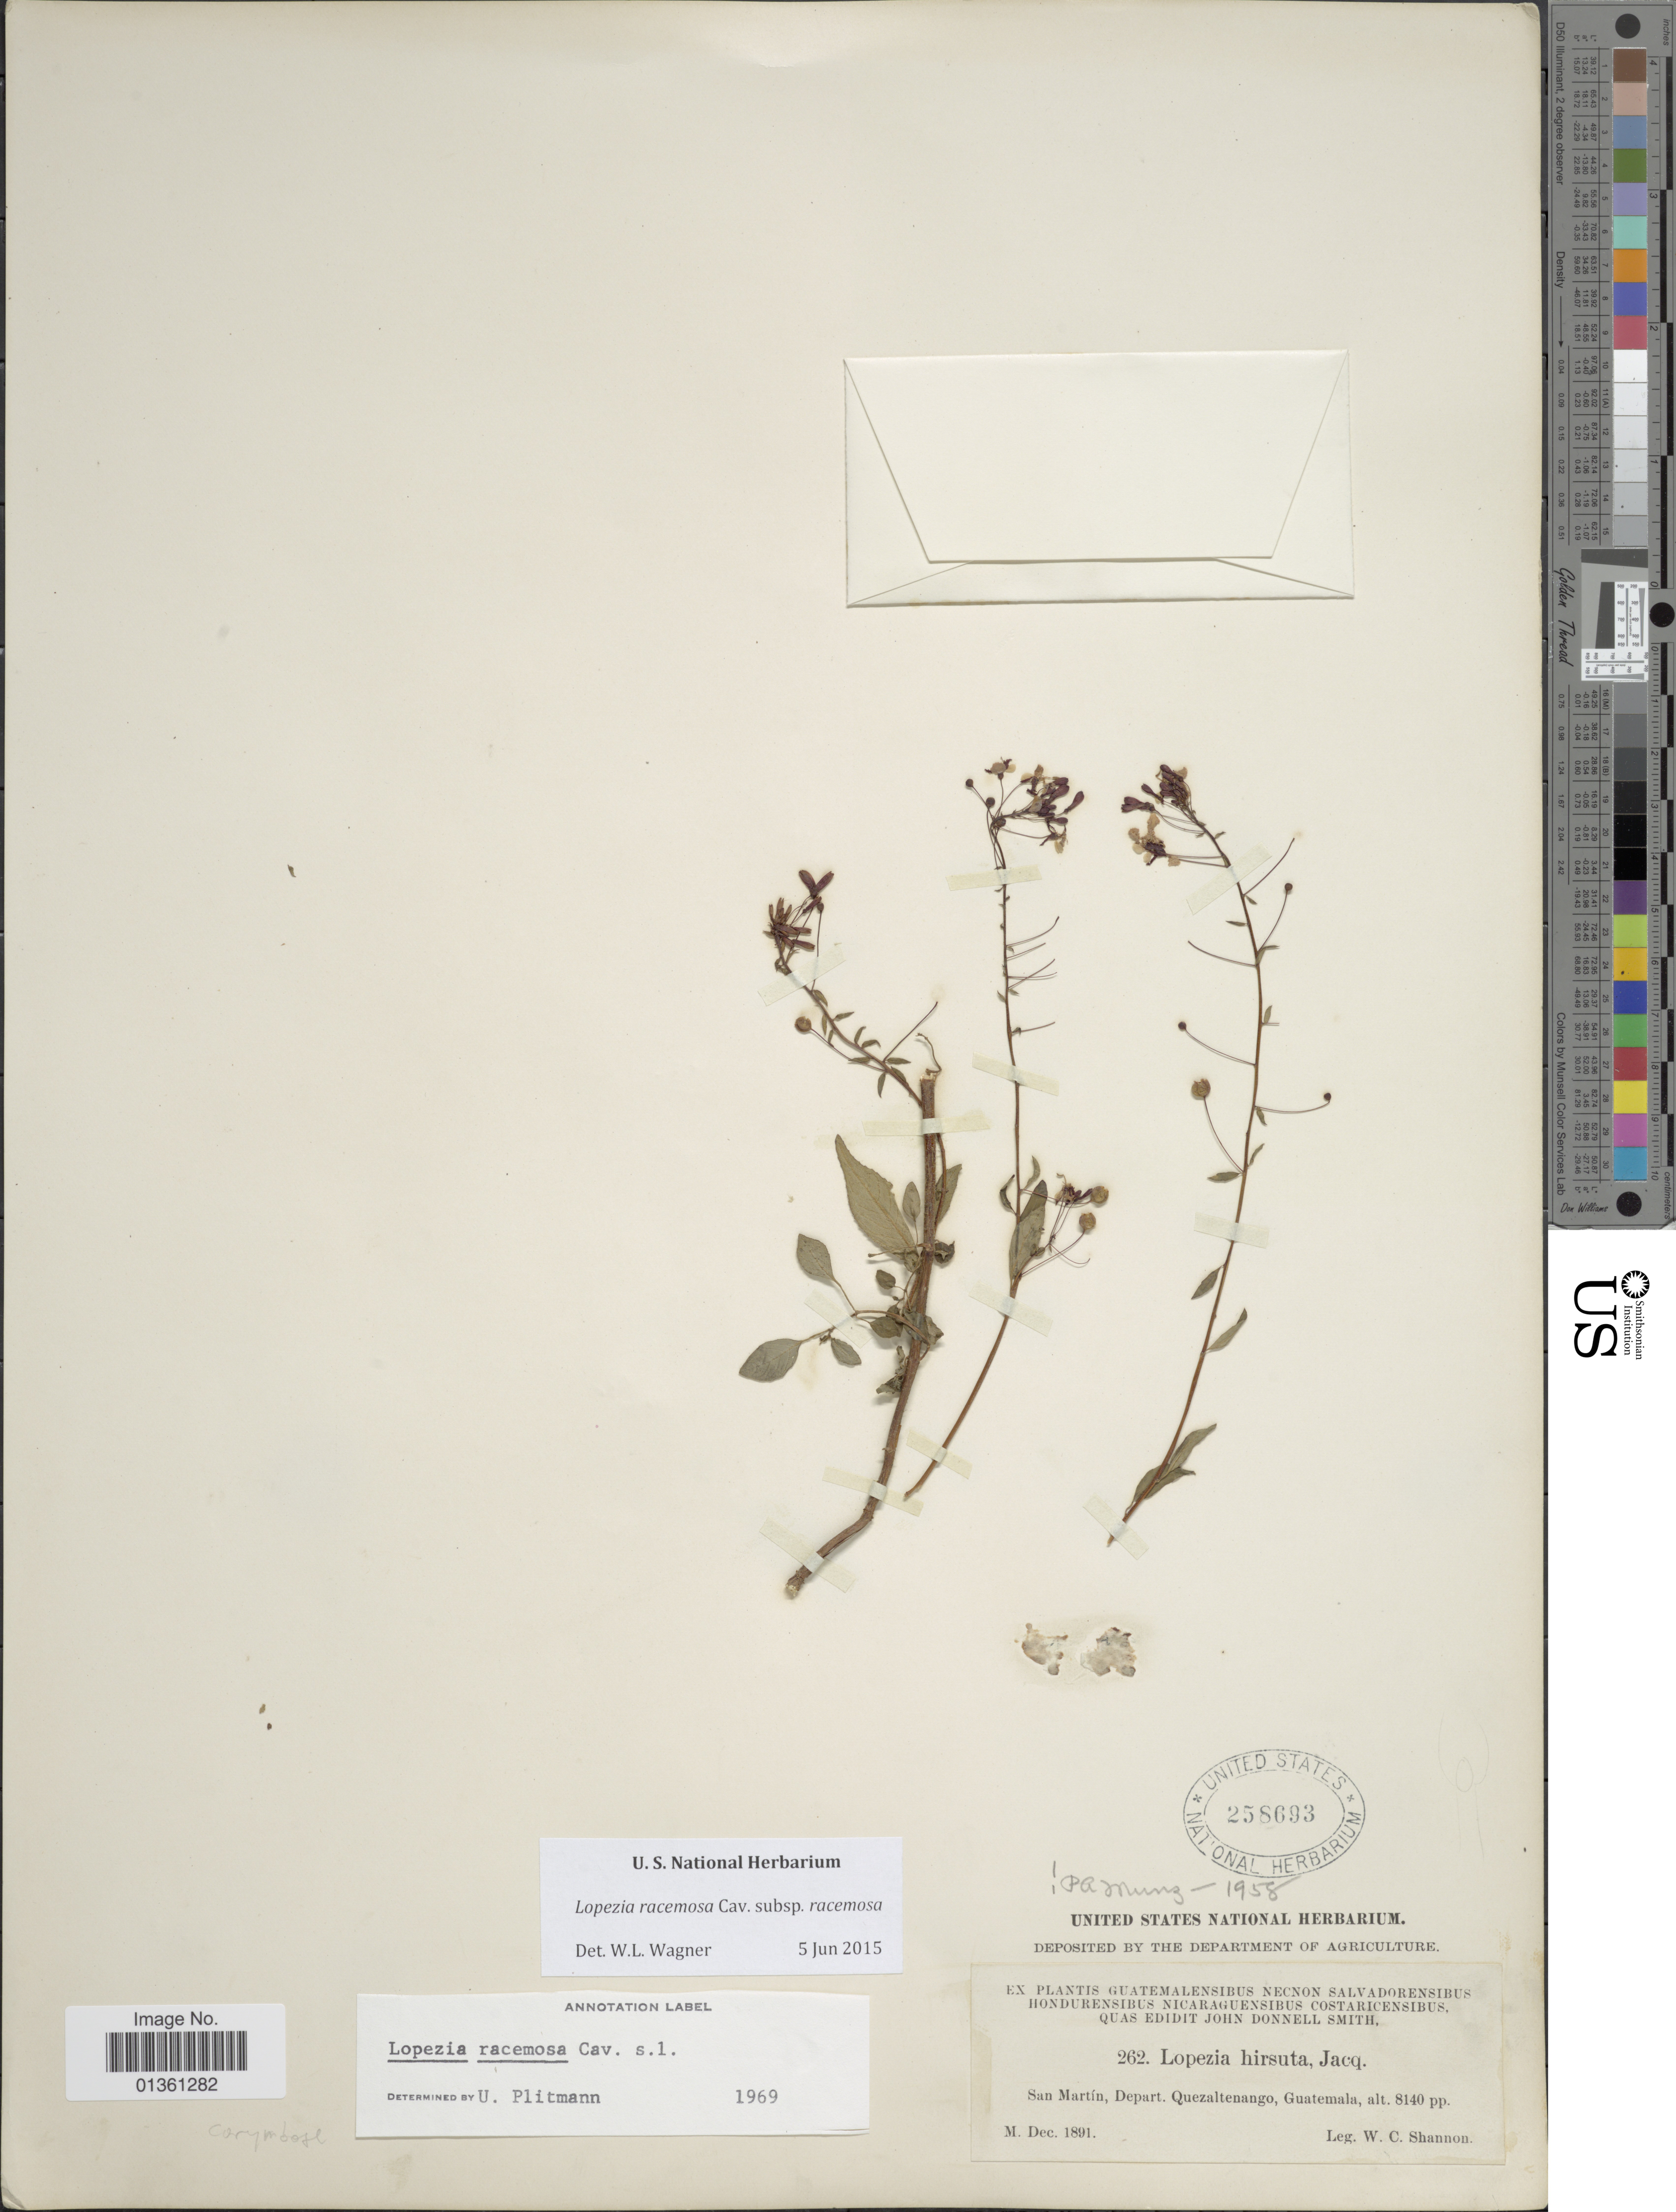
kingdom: Plantae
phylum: Tracheophyta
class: Magnoliopsida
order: Myrtales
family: Onagraceae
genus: Lopezia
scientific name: Lopezia racemosa subsp. racemosa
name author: Cav.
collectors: W. C. Shannon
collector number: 262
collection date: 1891-12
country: Guatemala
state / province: Quetzaltenango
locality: San Martín.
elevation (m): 2481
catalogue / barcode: US 258693